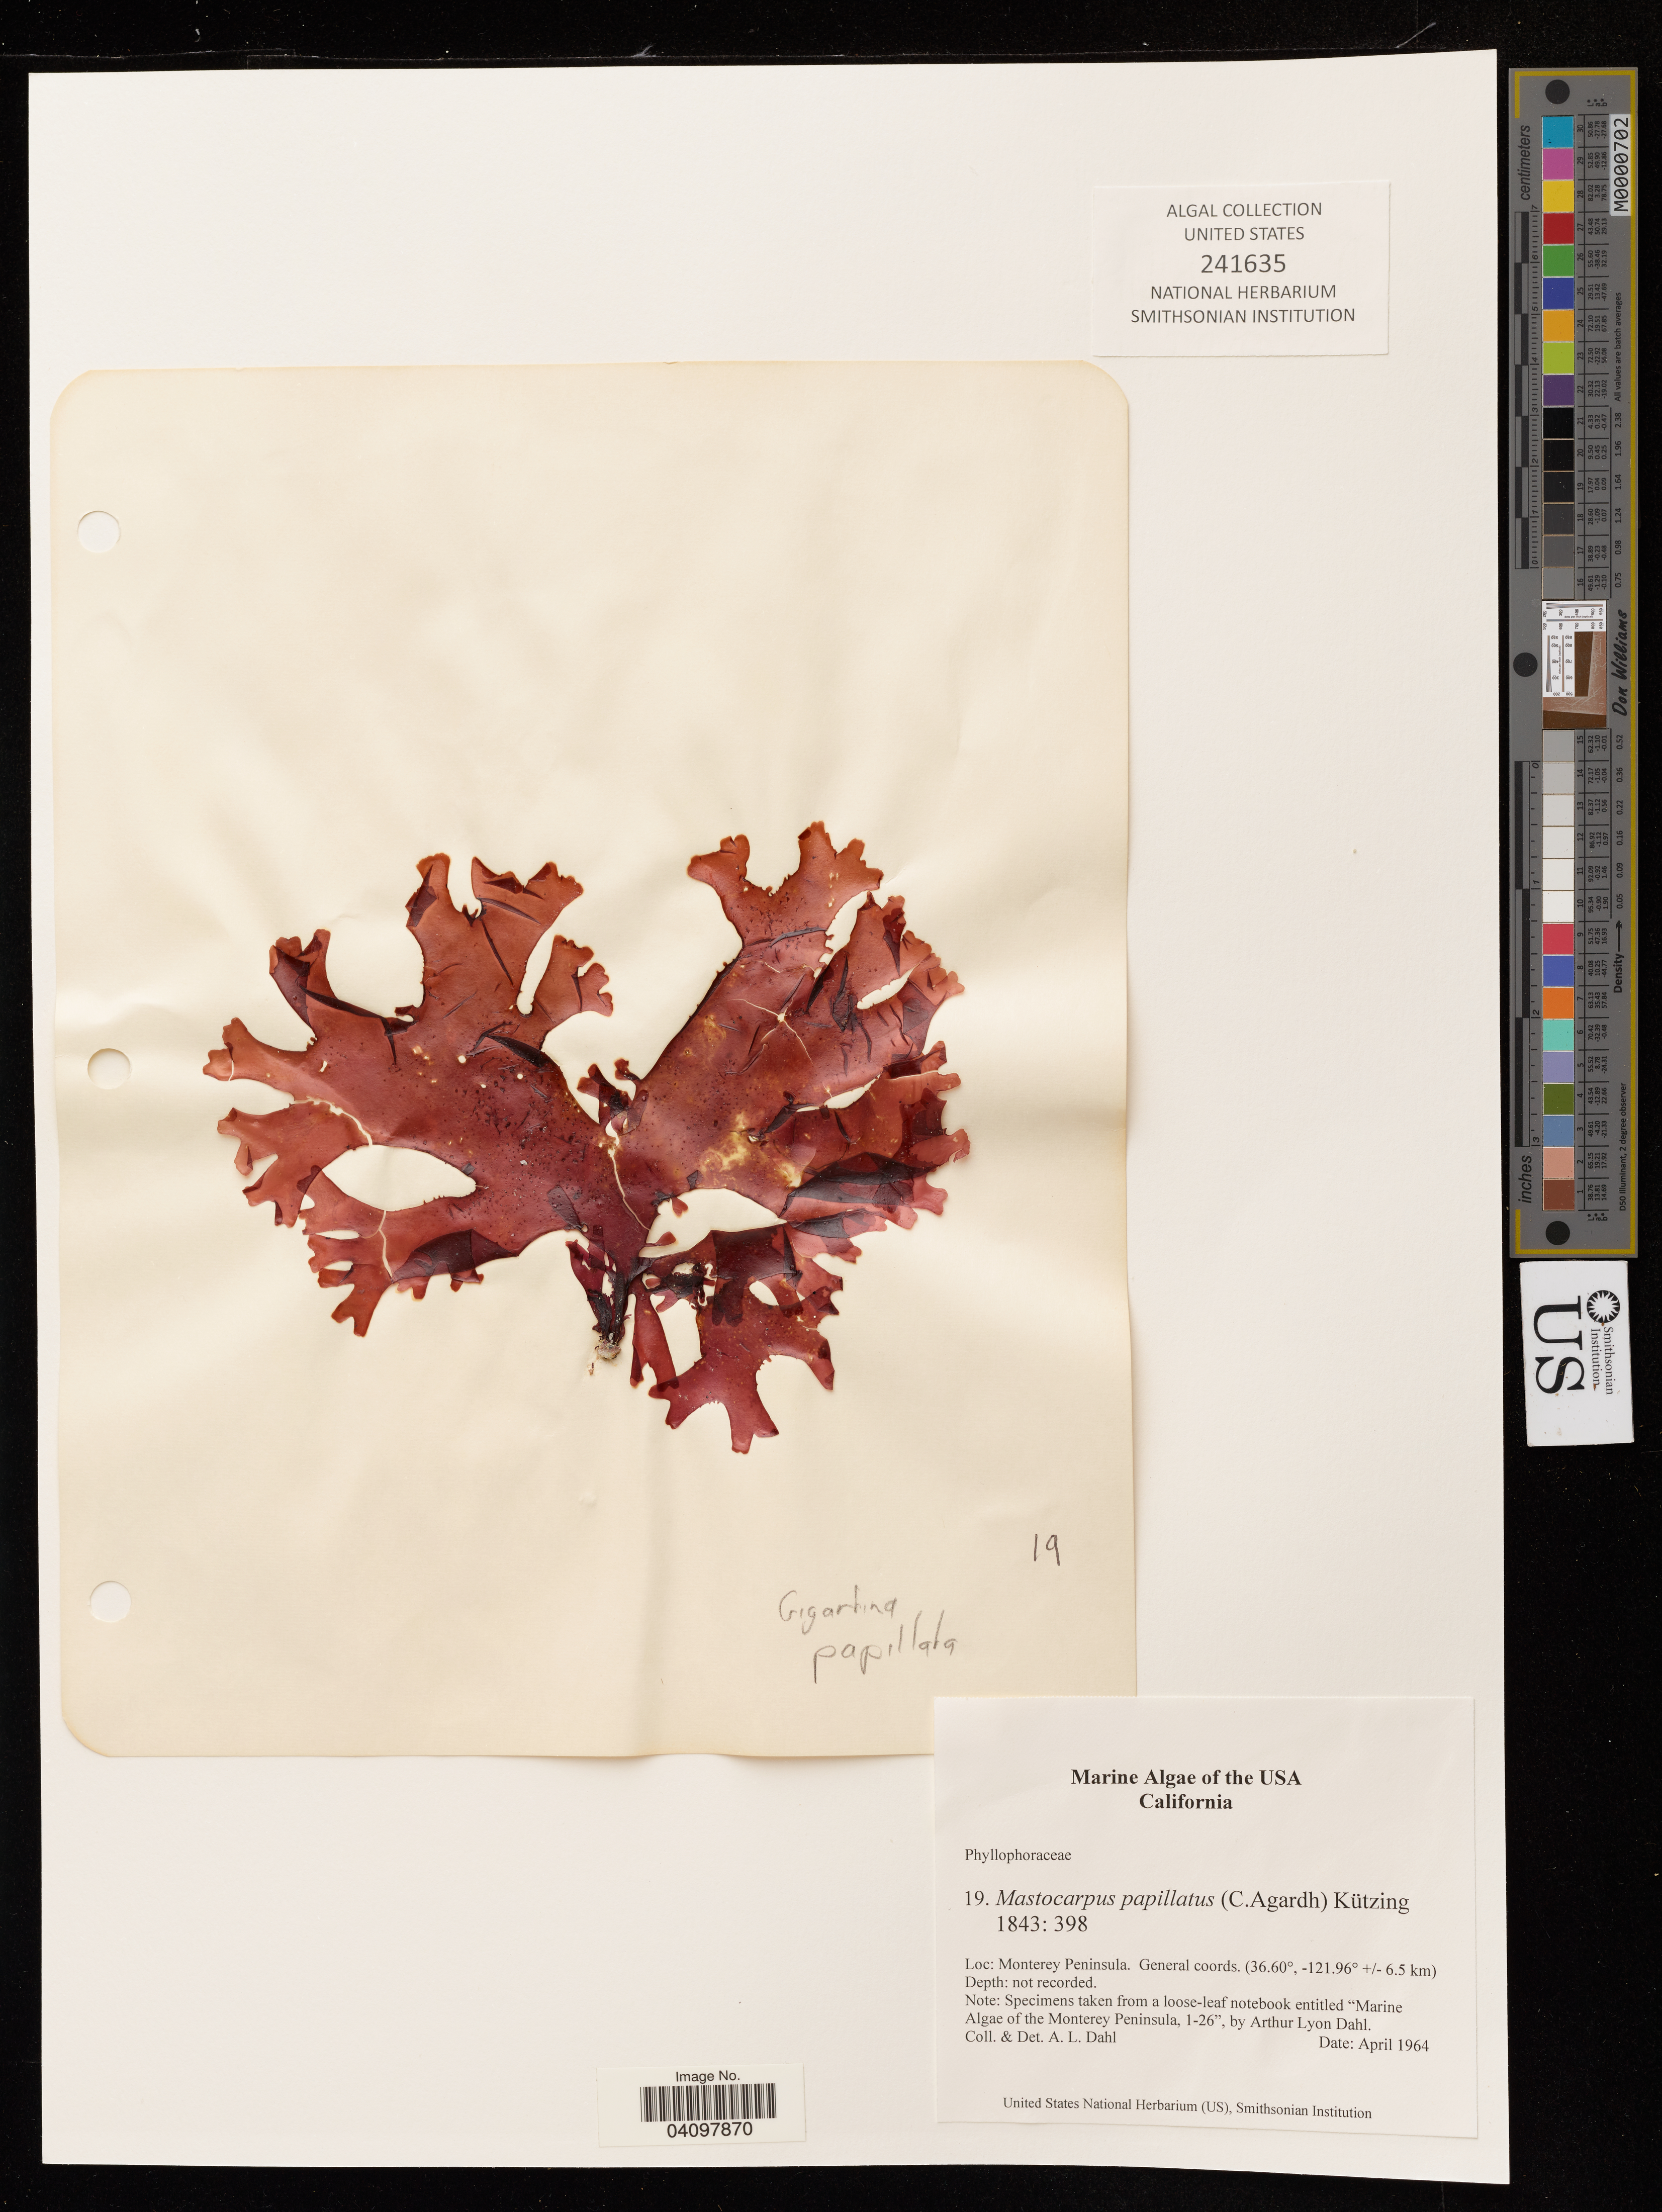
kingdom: Plantae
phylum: Rhodophyta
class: Florideophyceae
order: Gigartinales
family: Gigartinaceae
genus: Gigartina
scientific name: Gigartina papillata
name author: (C. Agardh) J. Agardh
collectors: A. Dahl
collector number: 19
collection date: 1964-04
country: United States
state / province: California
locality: Monterey Peninsula. +/- 6.5 km.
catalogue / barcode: US 241635